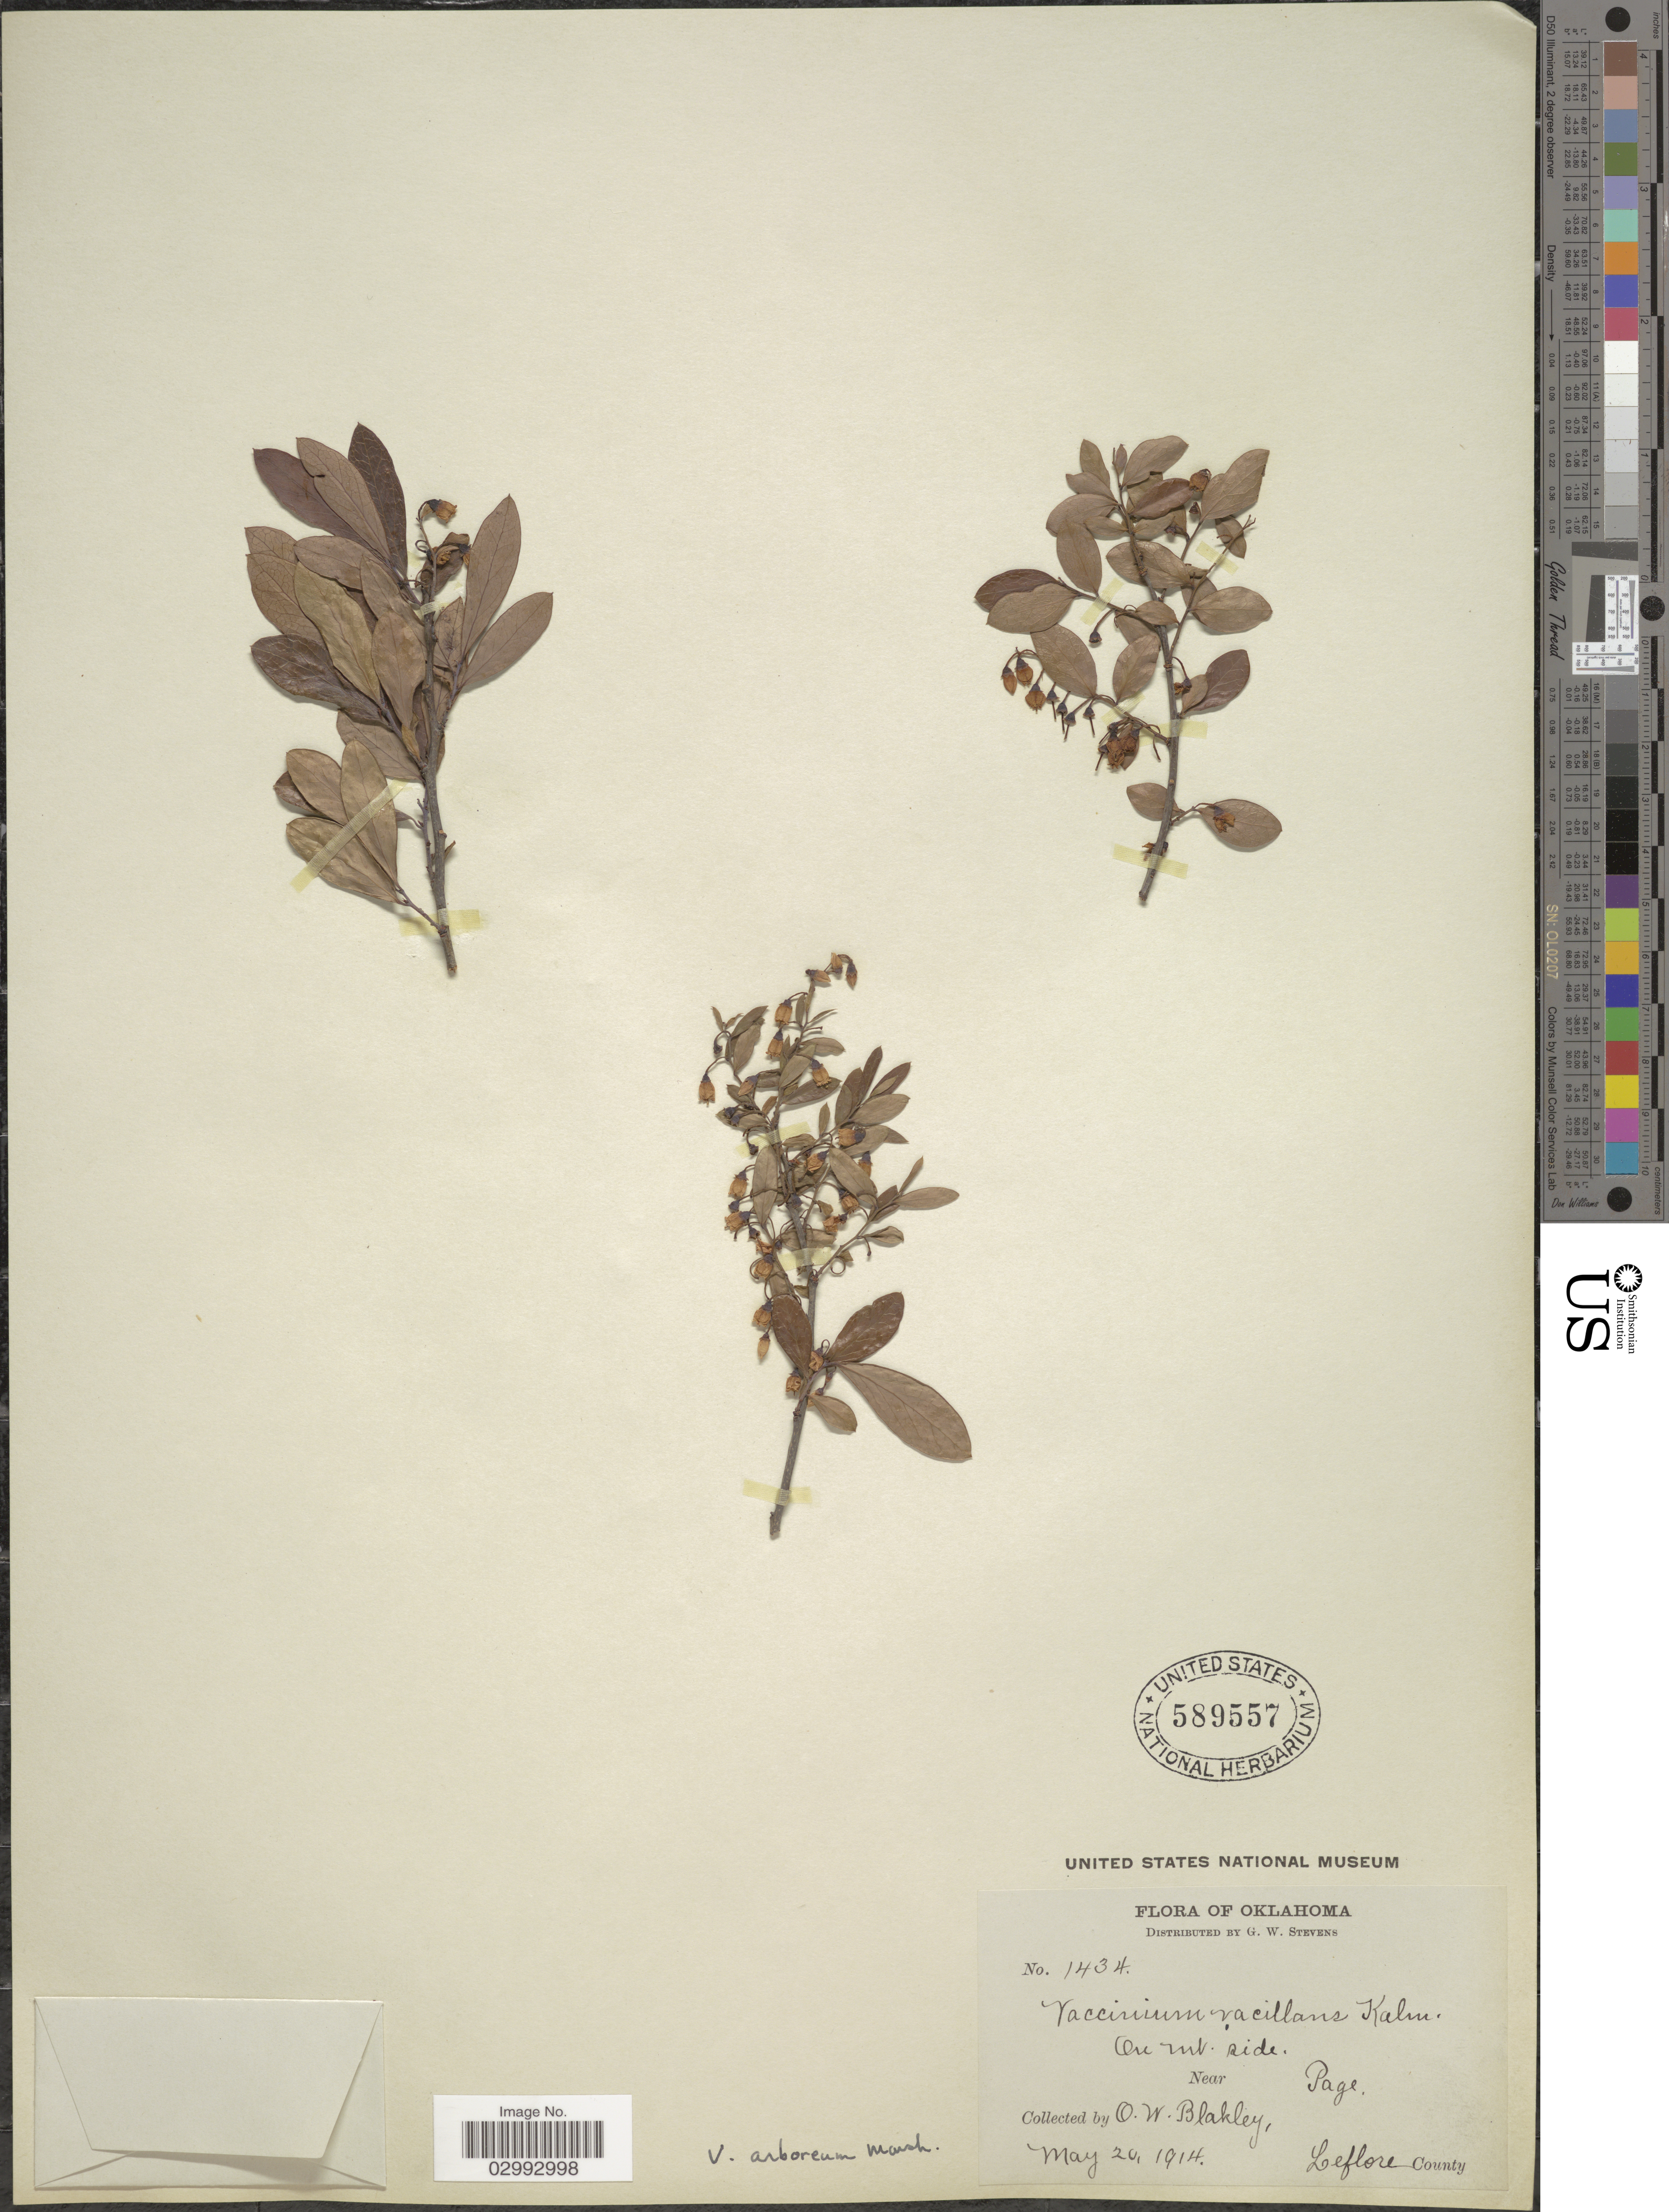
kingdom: Plantae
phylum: Tracheophyta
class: Magnoliopsida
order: Ericales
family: Ericaceae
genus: Batodendron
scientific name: Batodendron arboreum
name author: Nutt.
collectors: O. Blakley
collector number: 1434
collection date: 1914-05-20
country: United States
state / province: Oklahoma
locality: On Mt. ride, near Page, Leflore County.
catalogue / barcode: US 589557